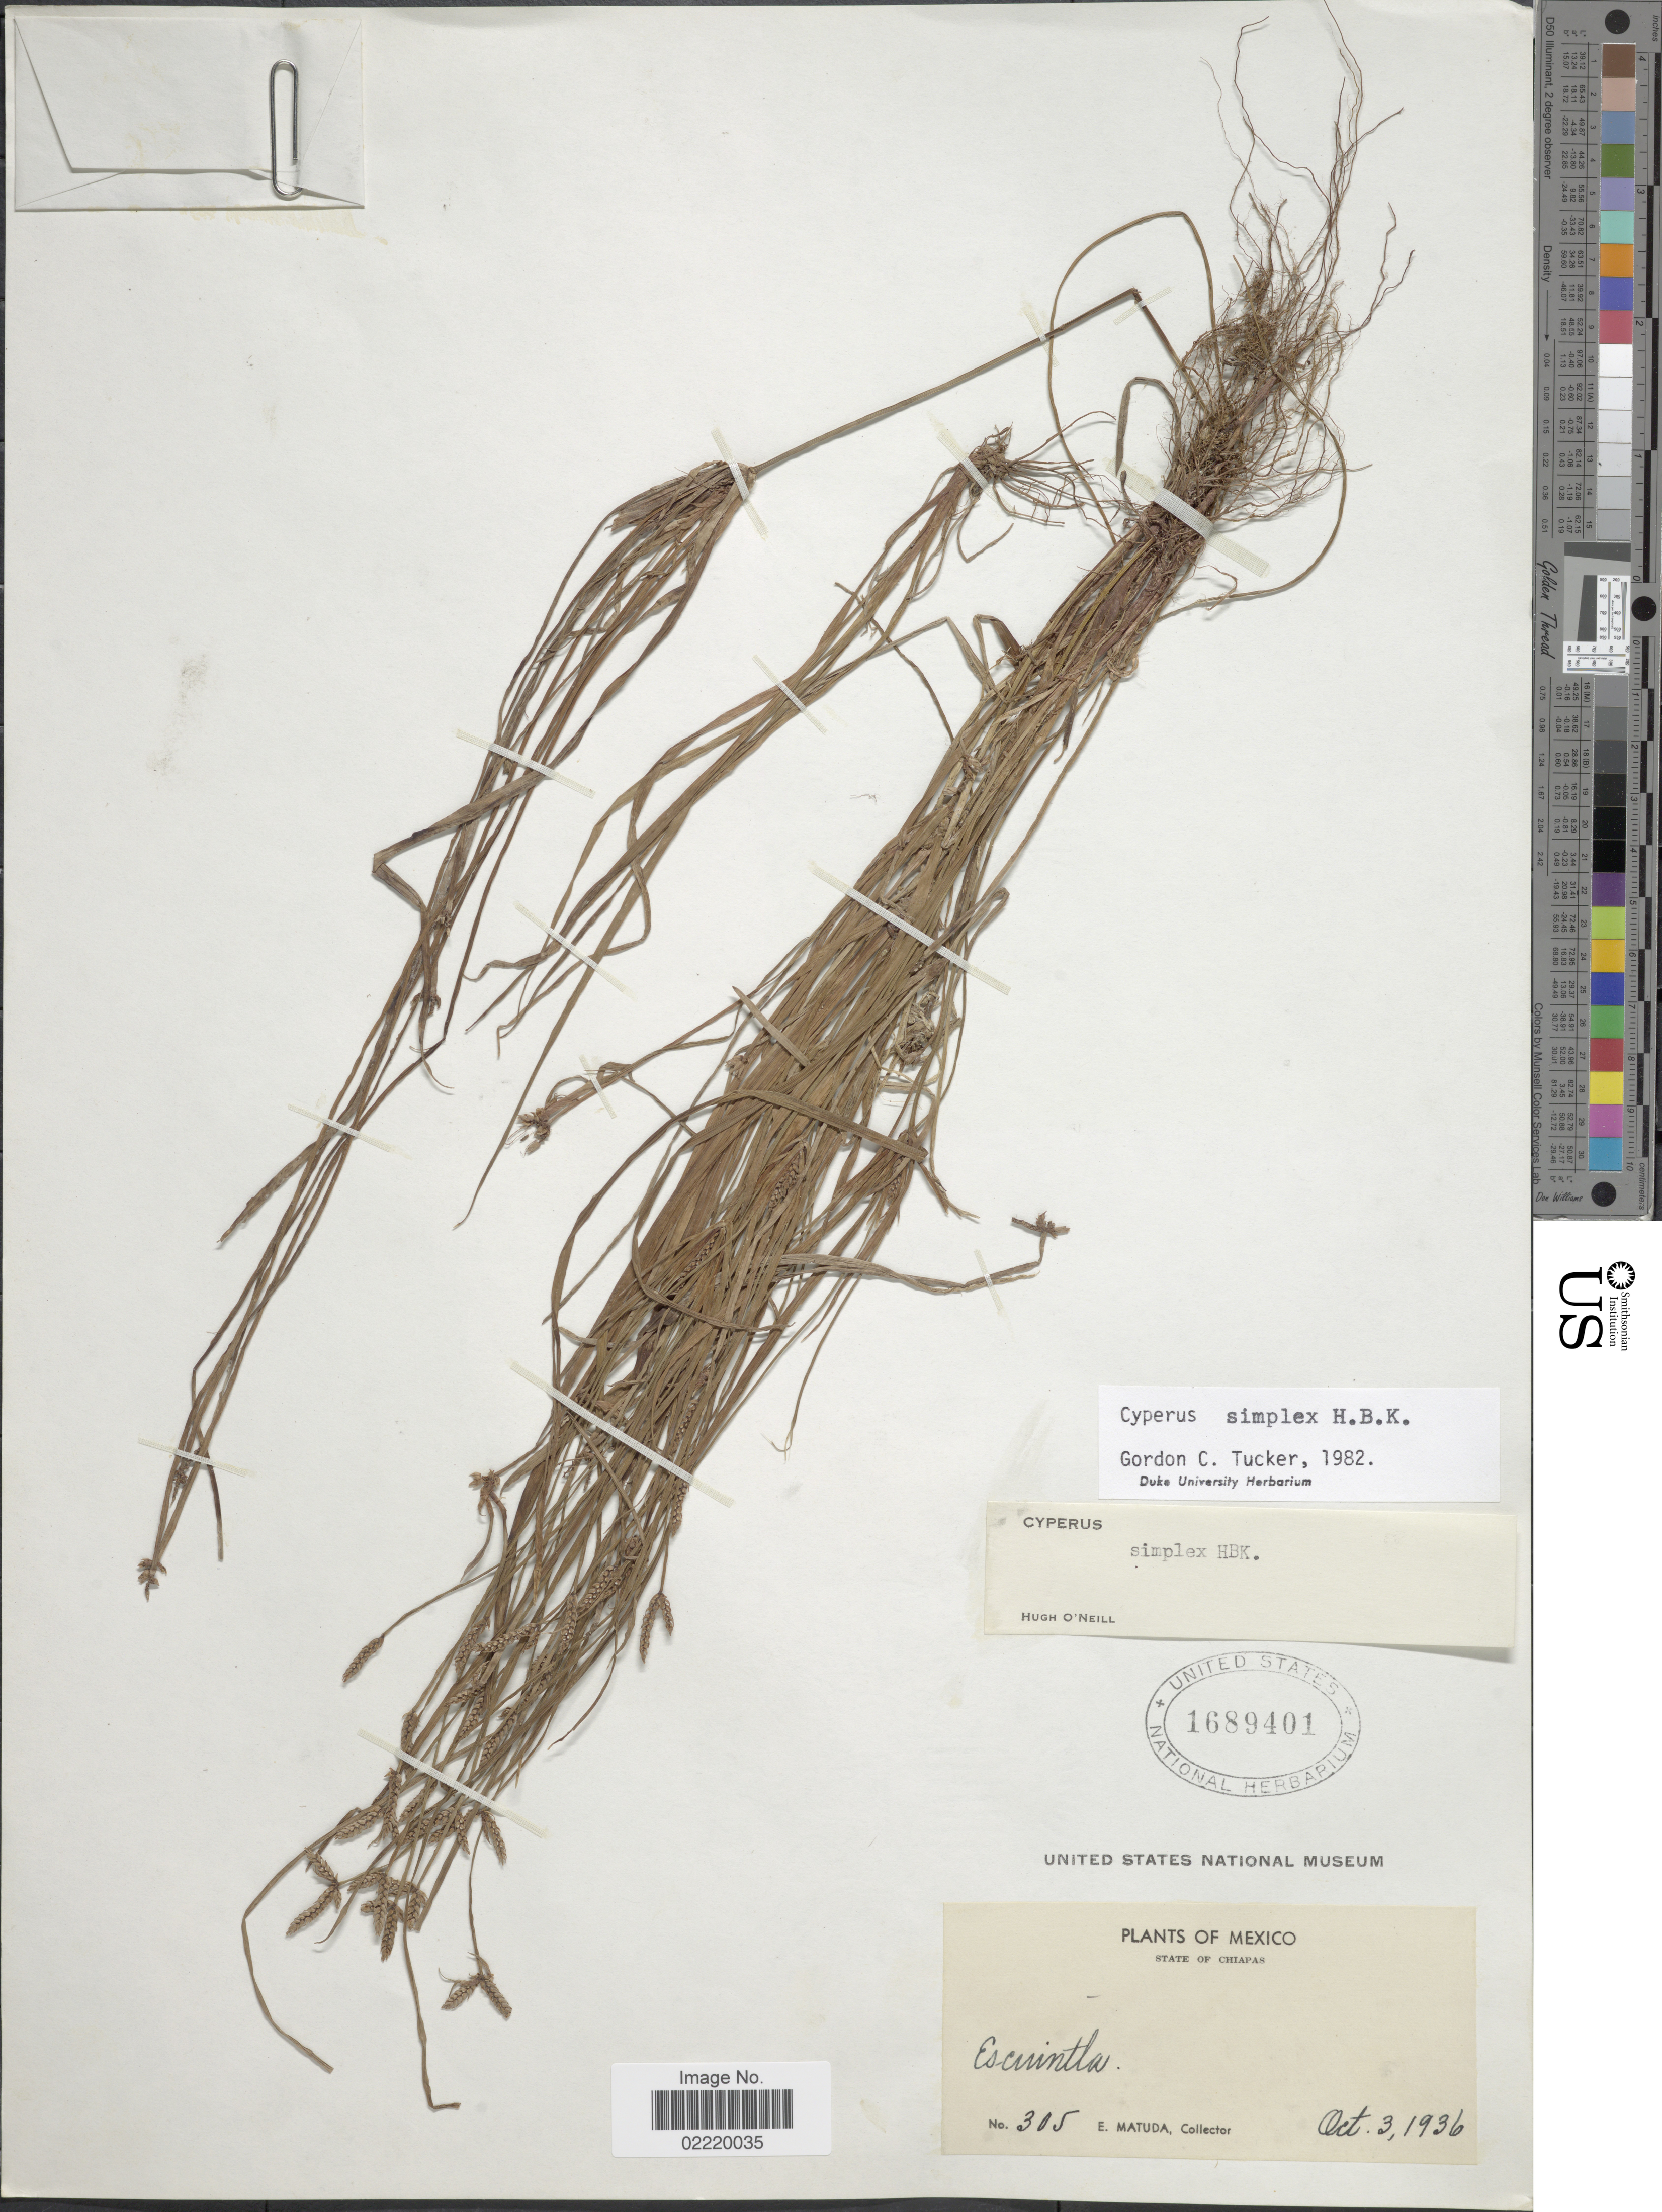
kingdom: Plantae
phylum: Tracheophyta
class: Liliopsida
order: Poales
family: Cyperaceae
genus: Cyperus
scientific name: Cyperus simplex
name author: Kunth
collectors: E. Matuda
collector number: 305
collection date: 1936-10-03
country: Mexico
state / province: Chiapas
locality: Escuintla.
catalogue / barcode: US 1689401